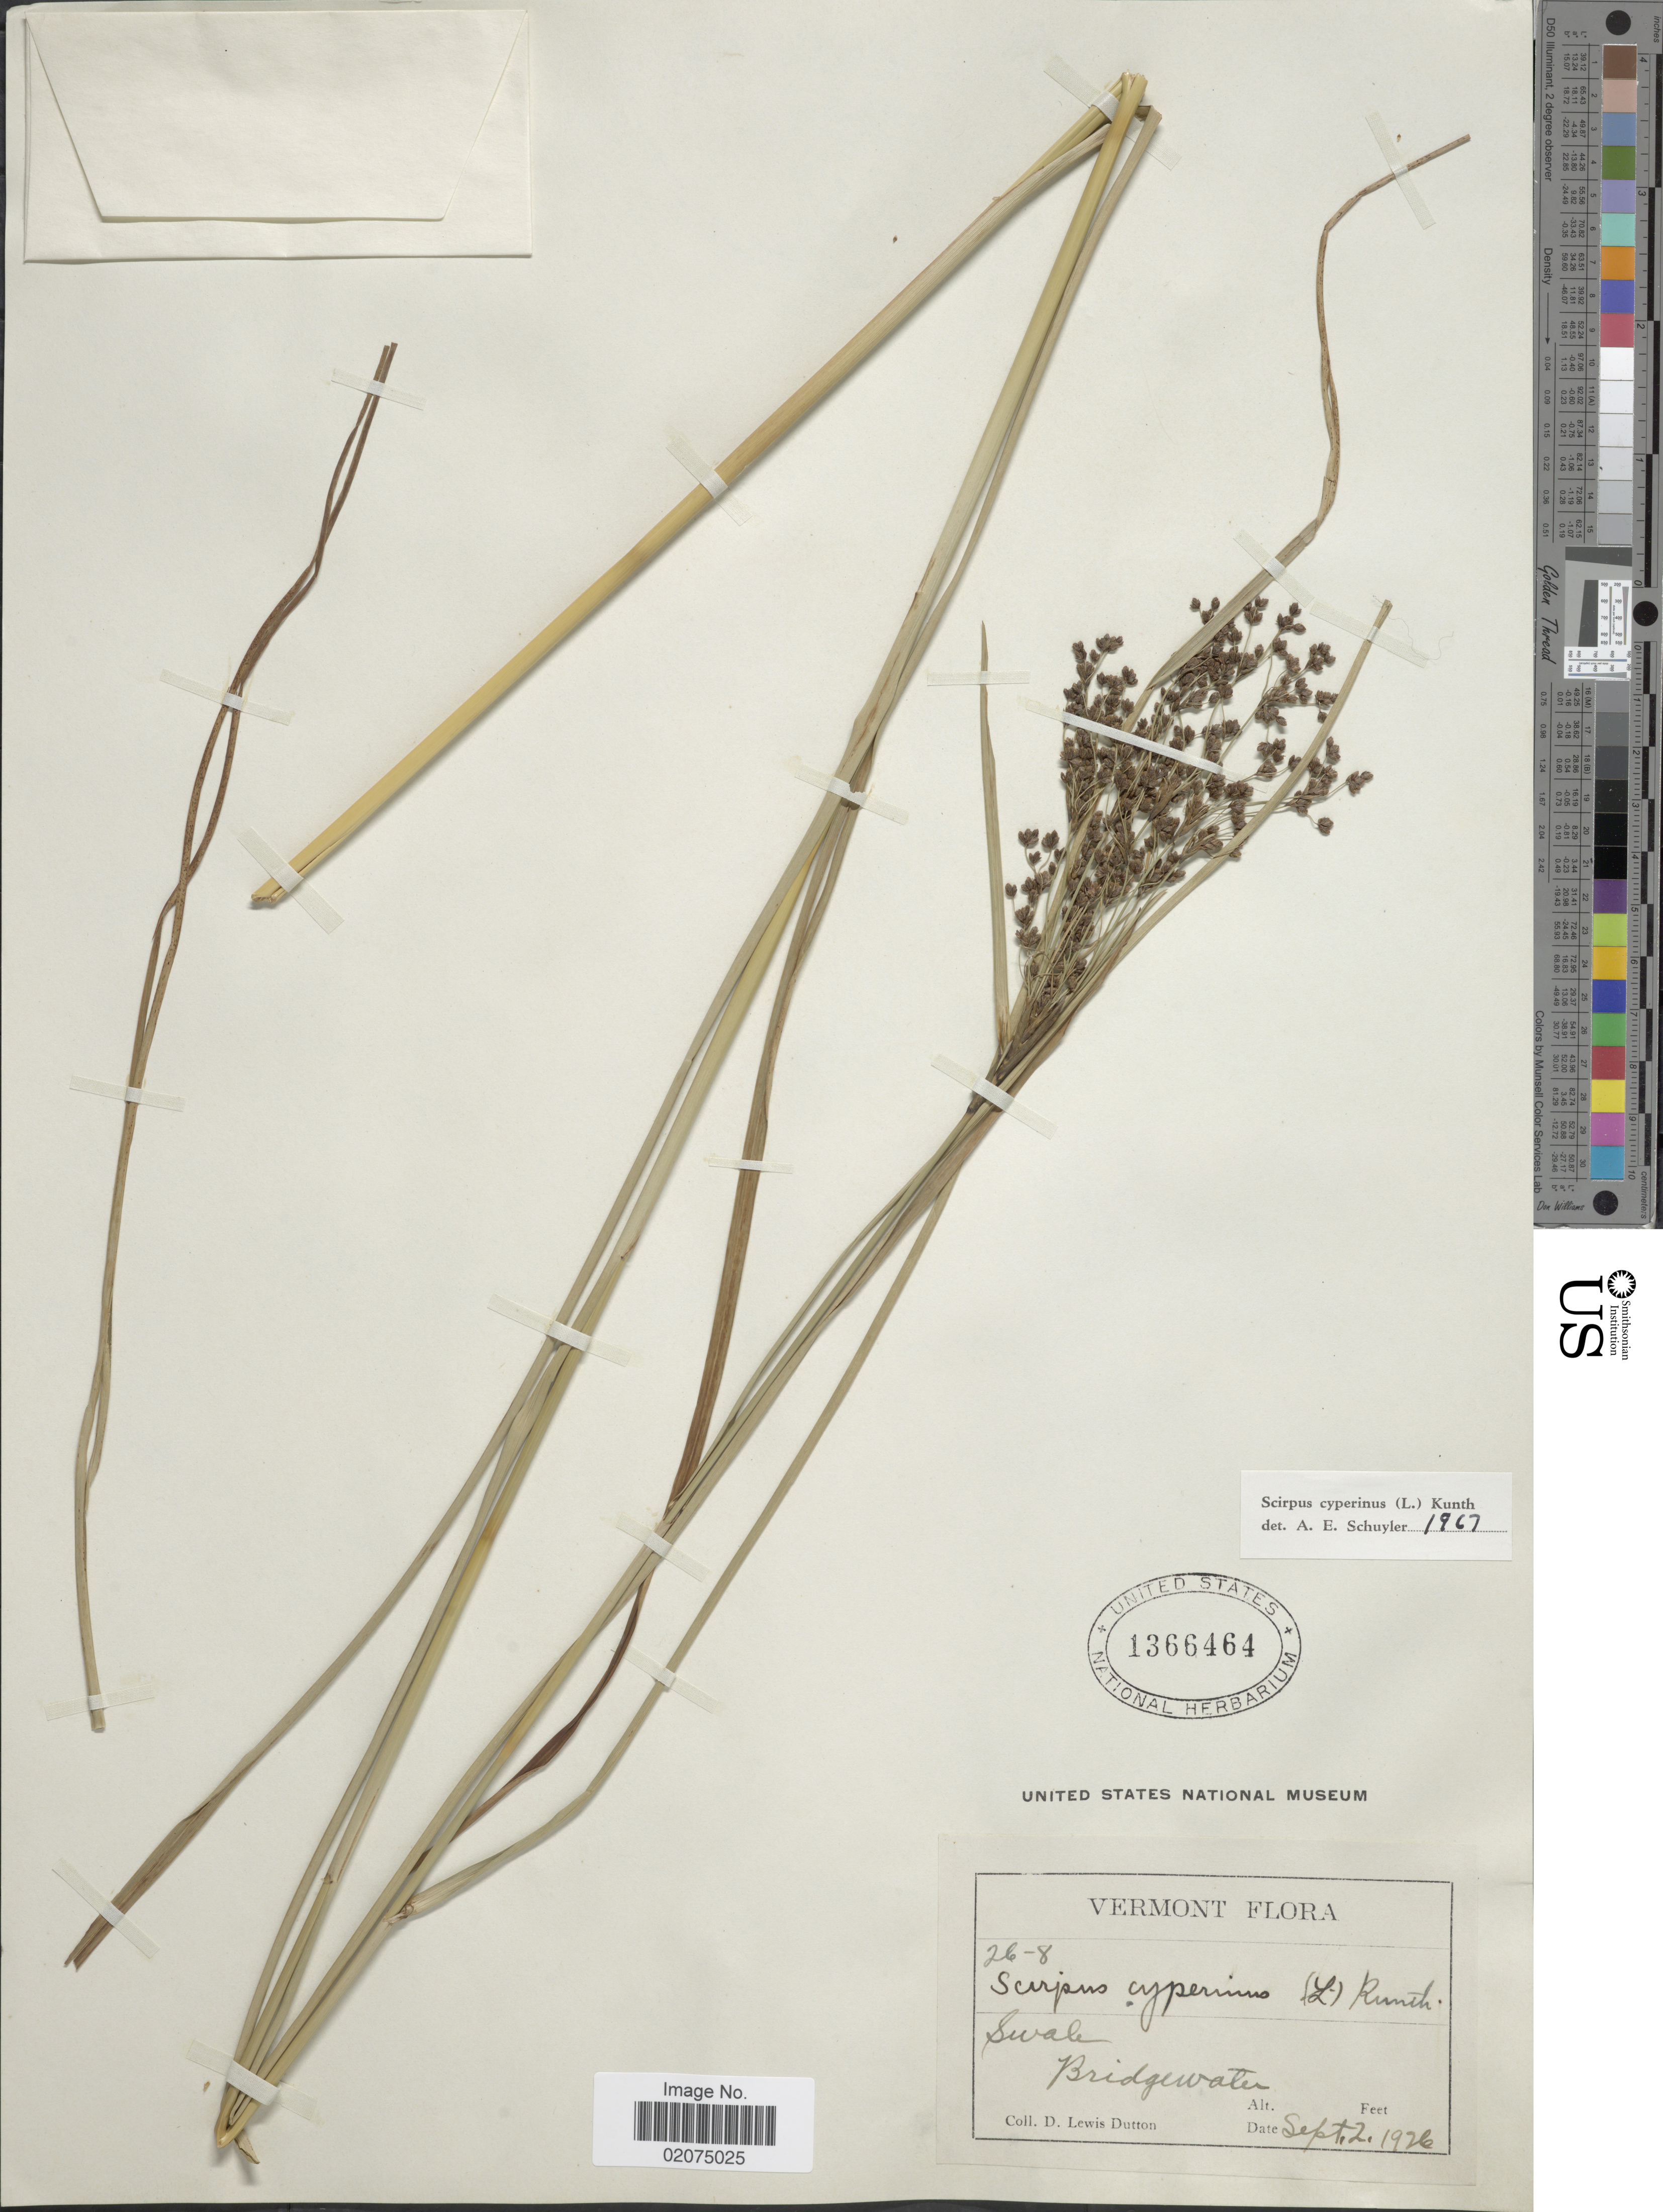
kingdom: Plantae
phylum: Tracheophyta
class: Liliopsida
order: Poales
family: Cyperaceae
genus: Scirpus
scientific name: Scirpus cyperinus (L.) Kunth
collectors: D. Dutton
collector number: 26-8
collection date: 1926-09-02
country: United States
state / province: Vermont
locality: Bridgewater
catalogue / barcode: US 1366464